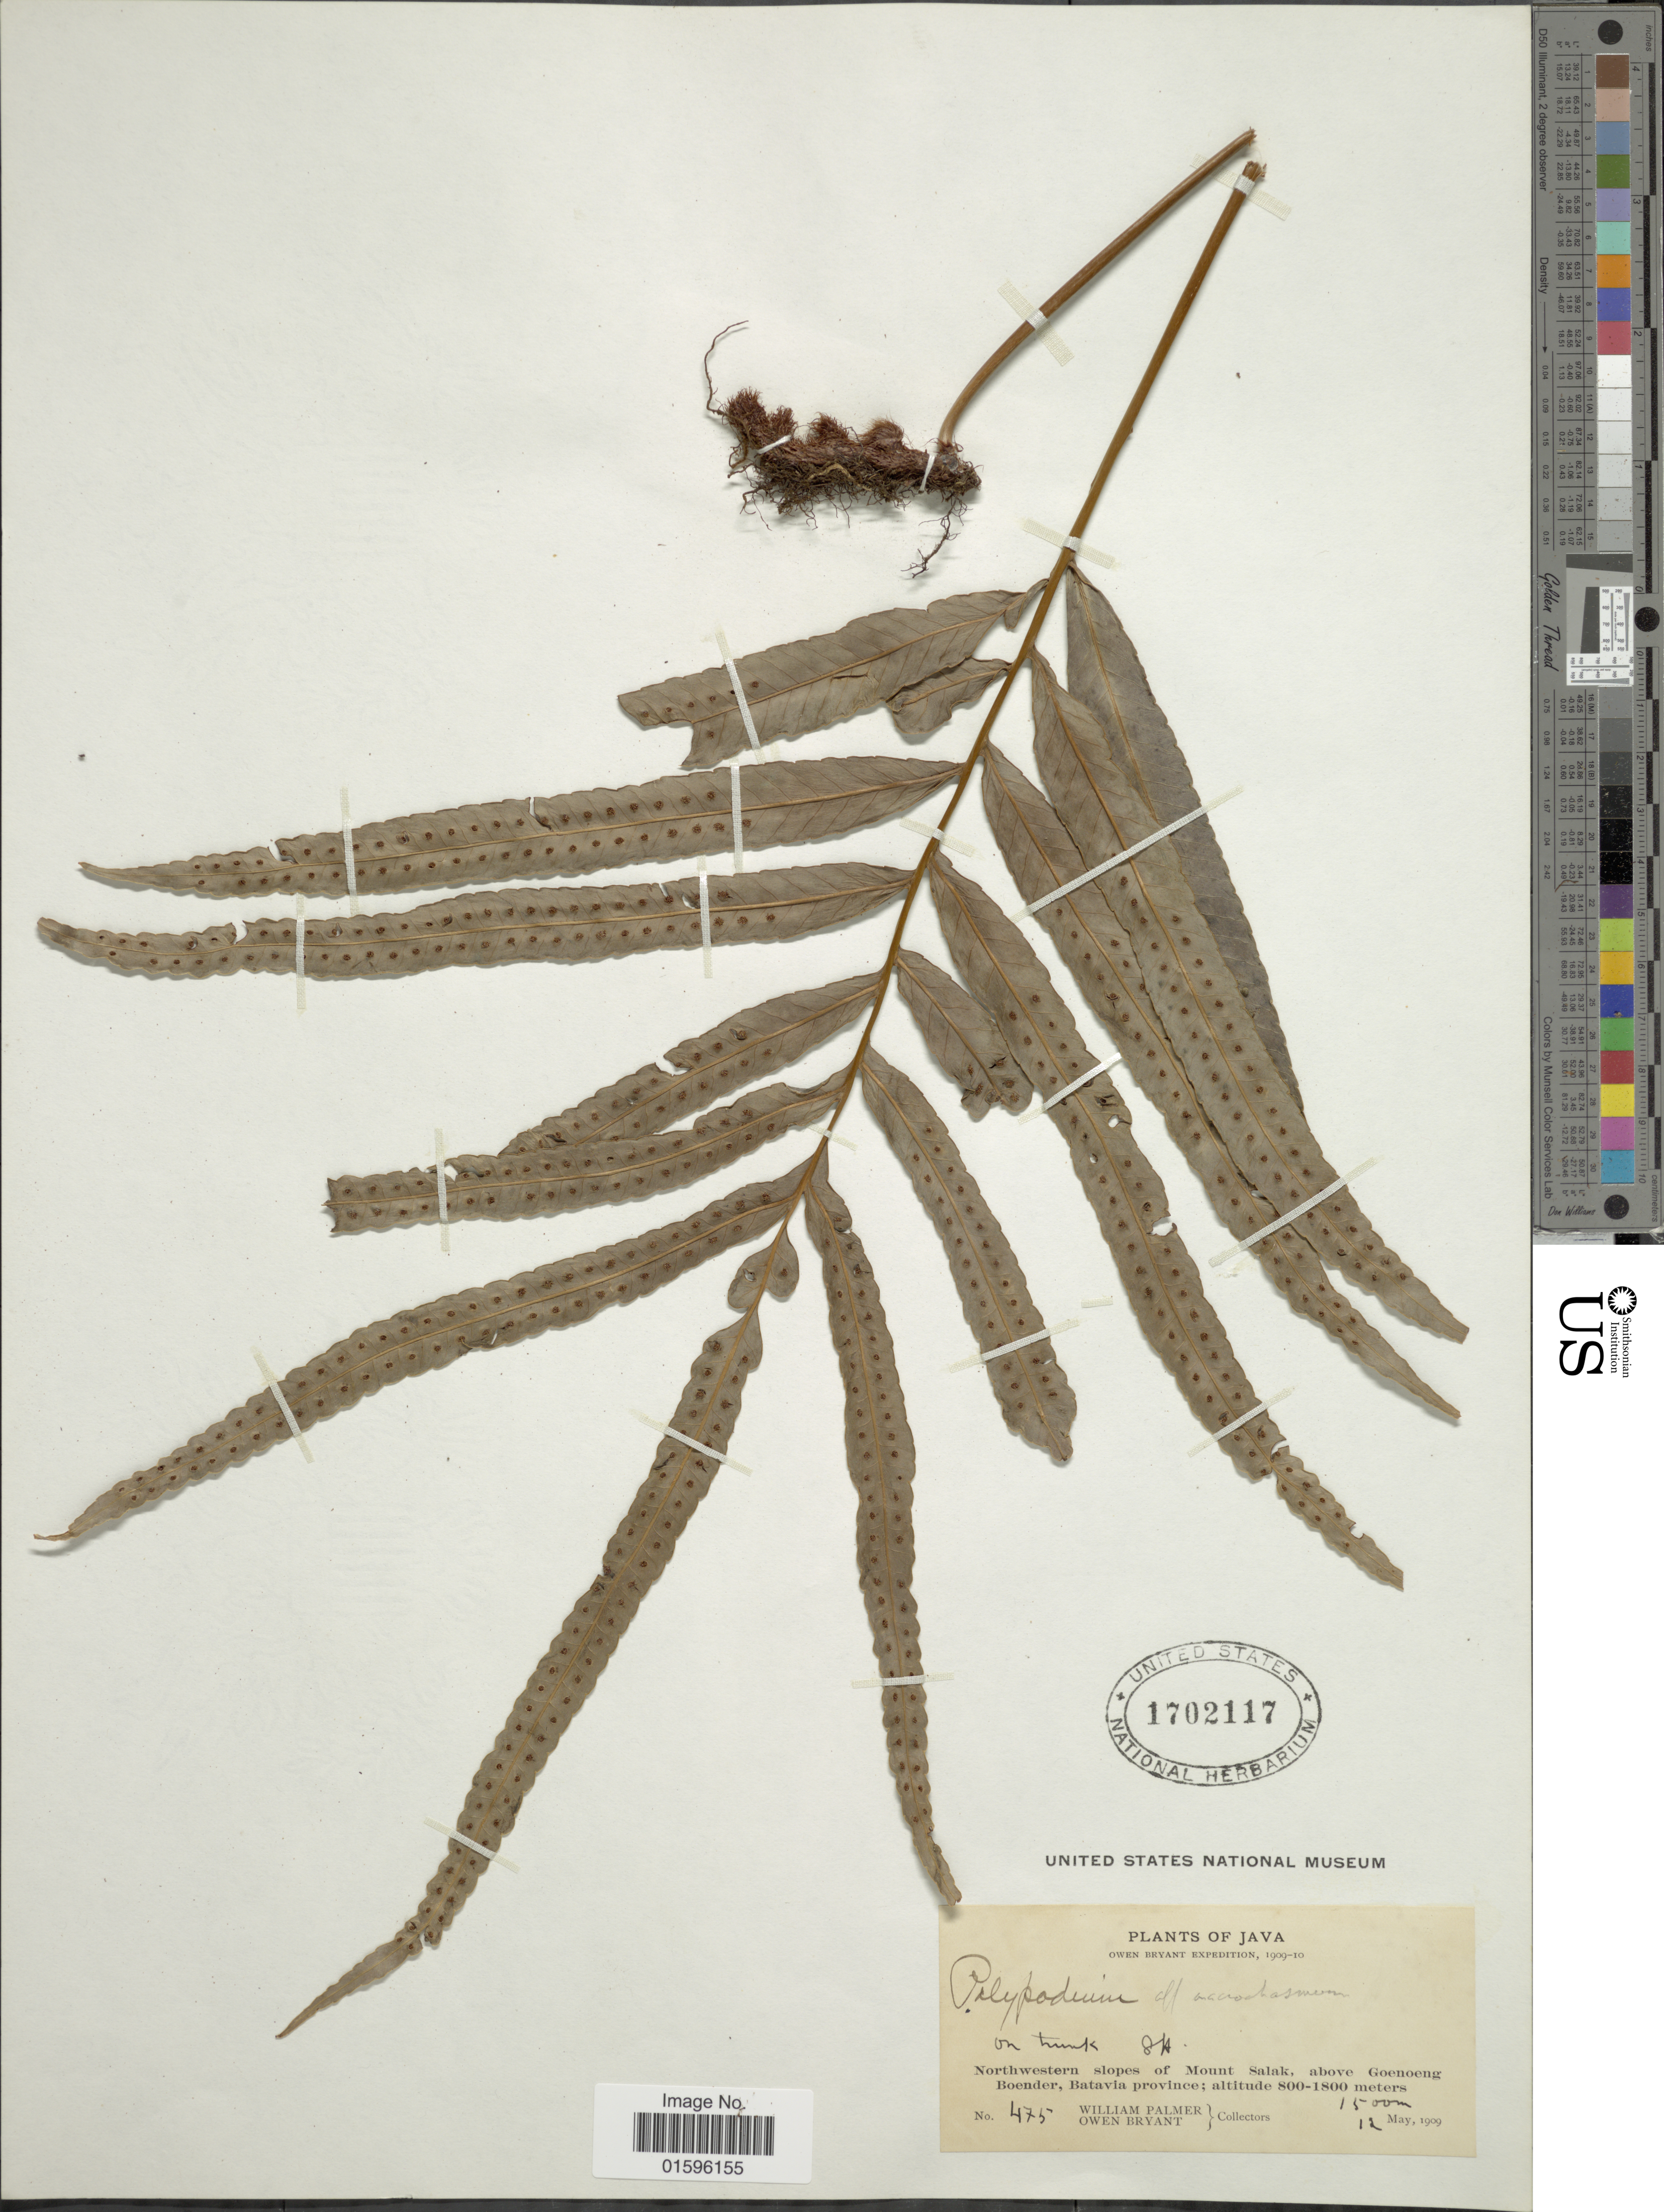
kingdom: Plantae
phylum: Tracheophyta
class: Polypodiopsida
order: Polypodiales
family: Polypodiaceae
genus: Polypodium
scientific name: Polypodium sp.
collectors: W. Palmer & O. Bryant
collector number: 475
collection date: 1909-05-12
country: Indonesia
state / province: Java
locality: Northwestern slopes of Mount Salak, above Goenoeng Boender, Batavia province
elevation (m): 1500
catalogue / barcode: US 1702117